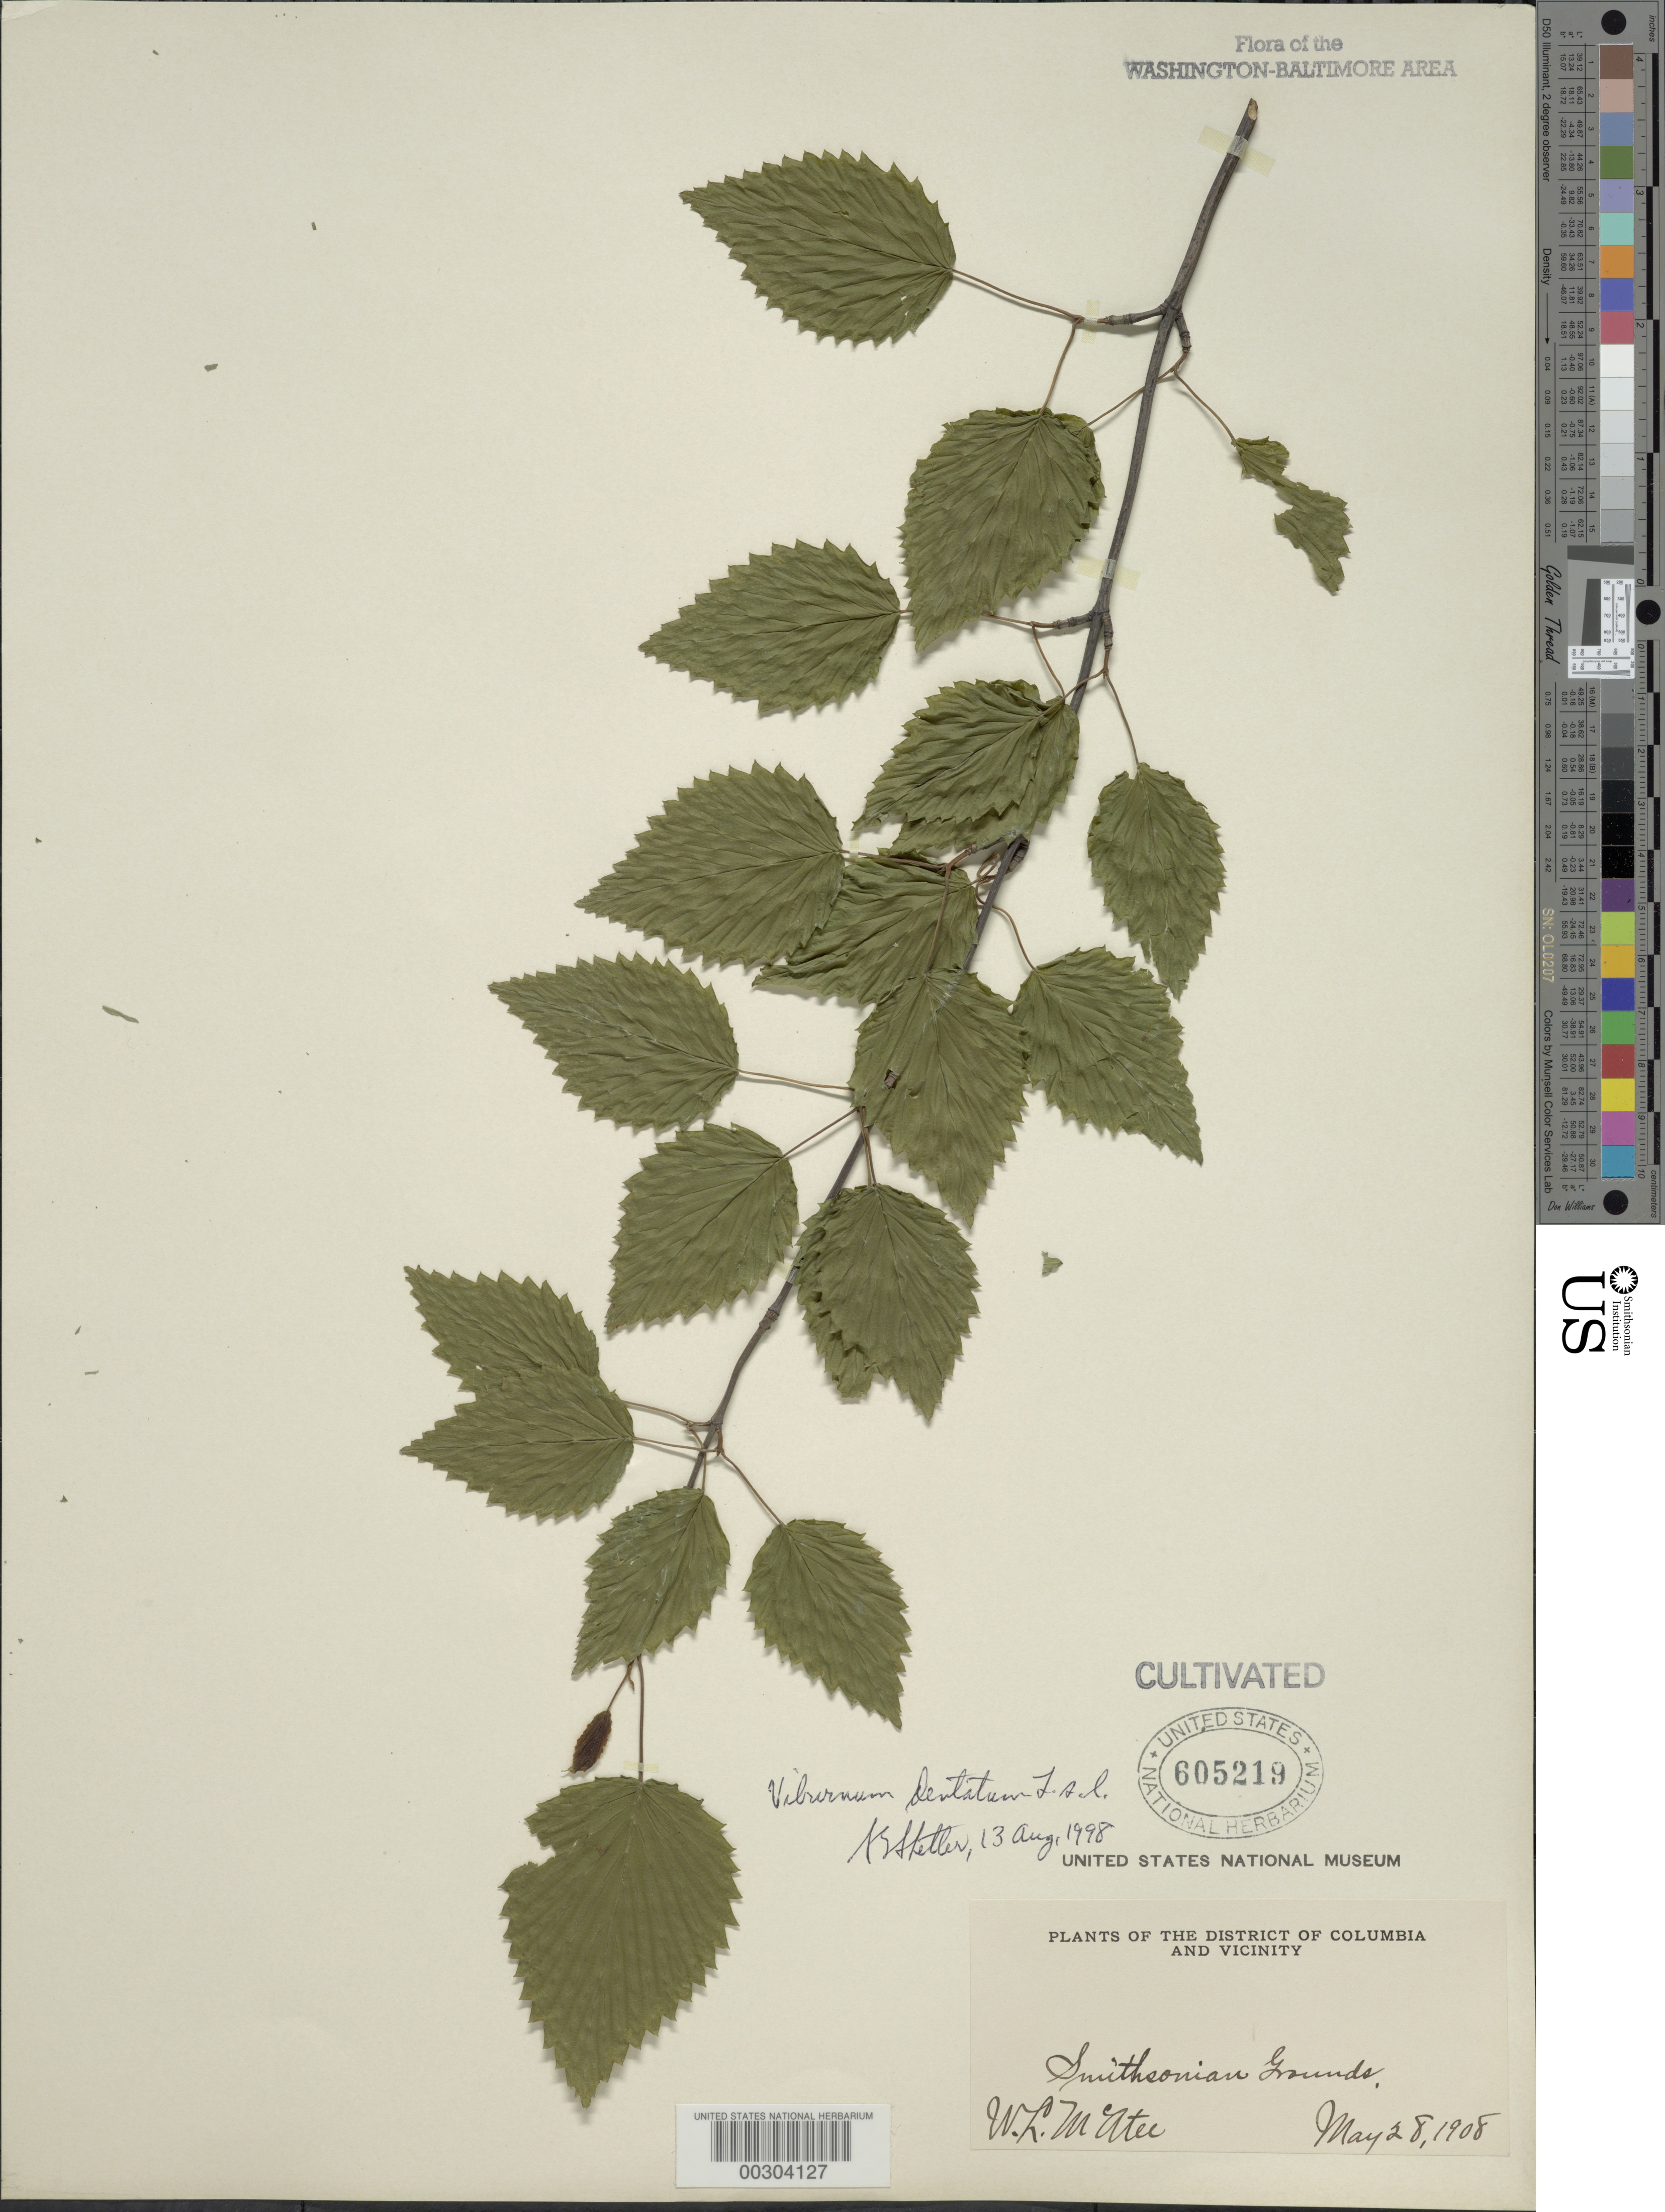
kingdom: Plantae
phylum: Tracheophyta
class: Magnoliopsida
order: Dipsacales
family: Viburnaceae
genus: Viburnum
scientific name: Viburnum dentatum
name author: L.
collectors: W. McAtee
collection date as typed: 28 May 1908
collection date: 1908-05-28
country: United States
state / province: District of Columbia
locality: Smithsonian grounds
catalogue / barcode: US 605219